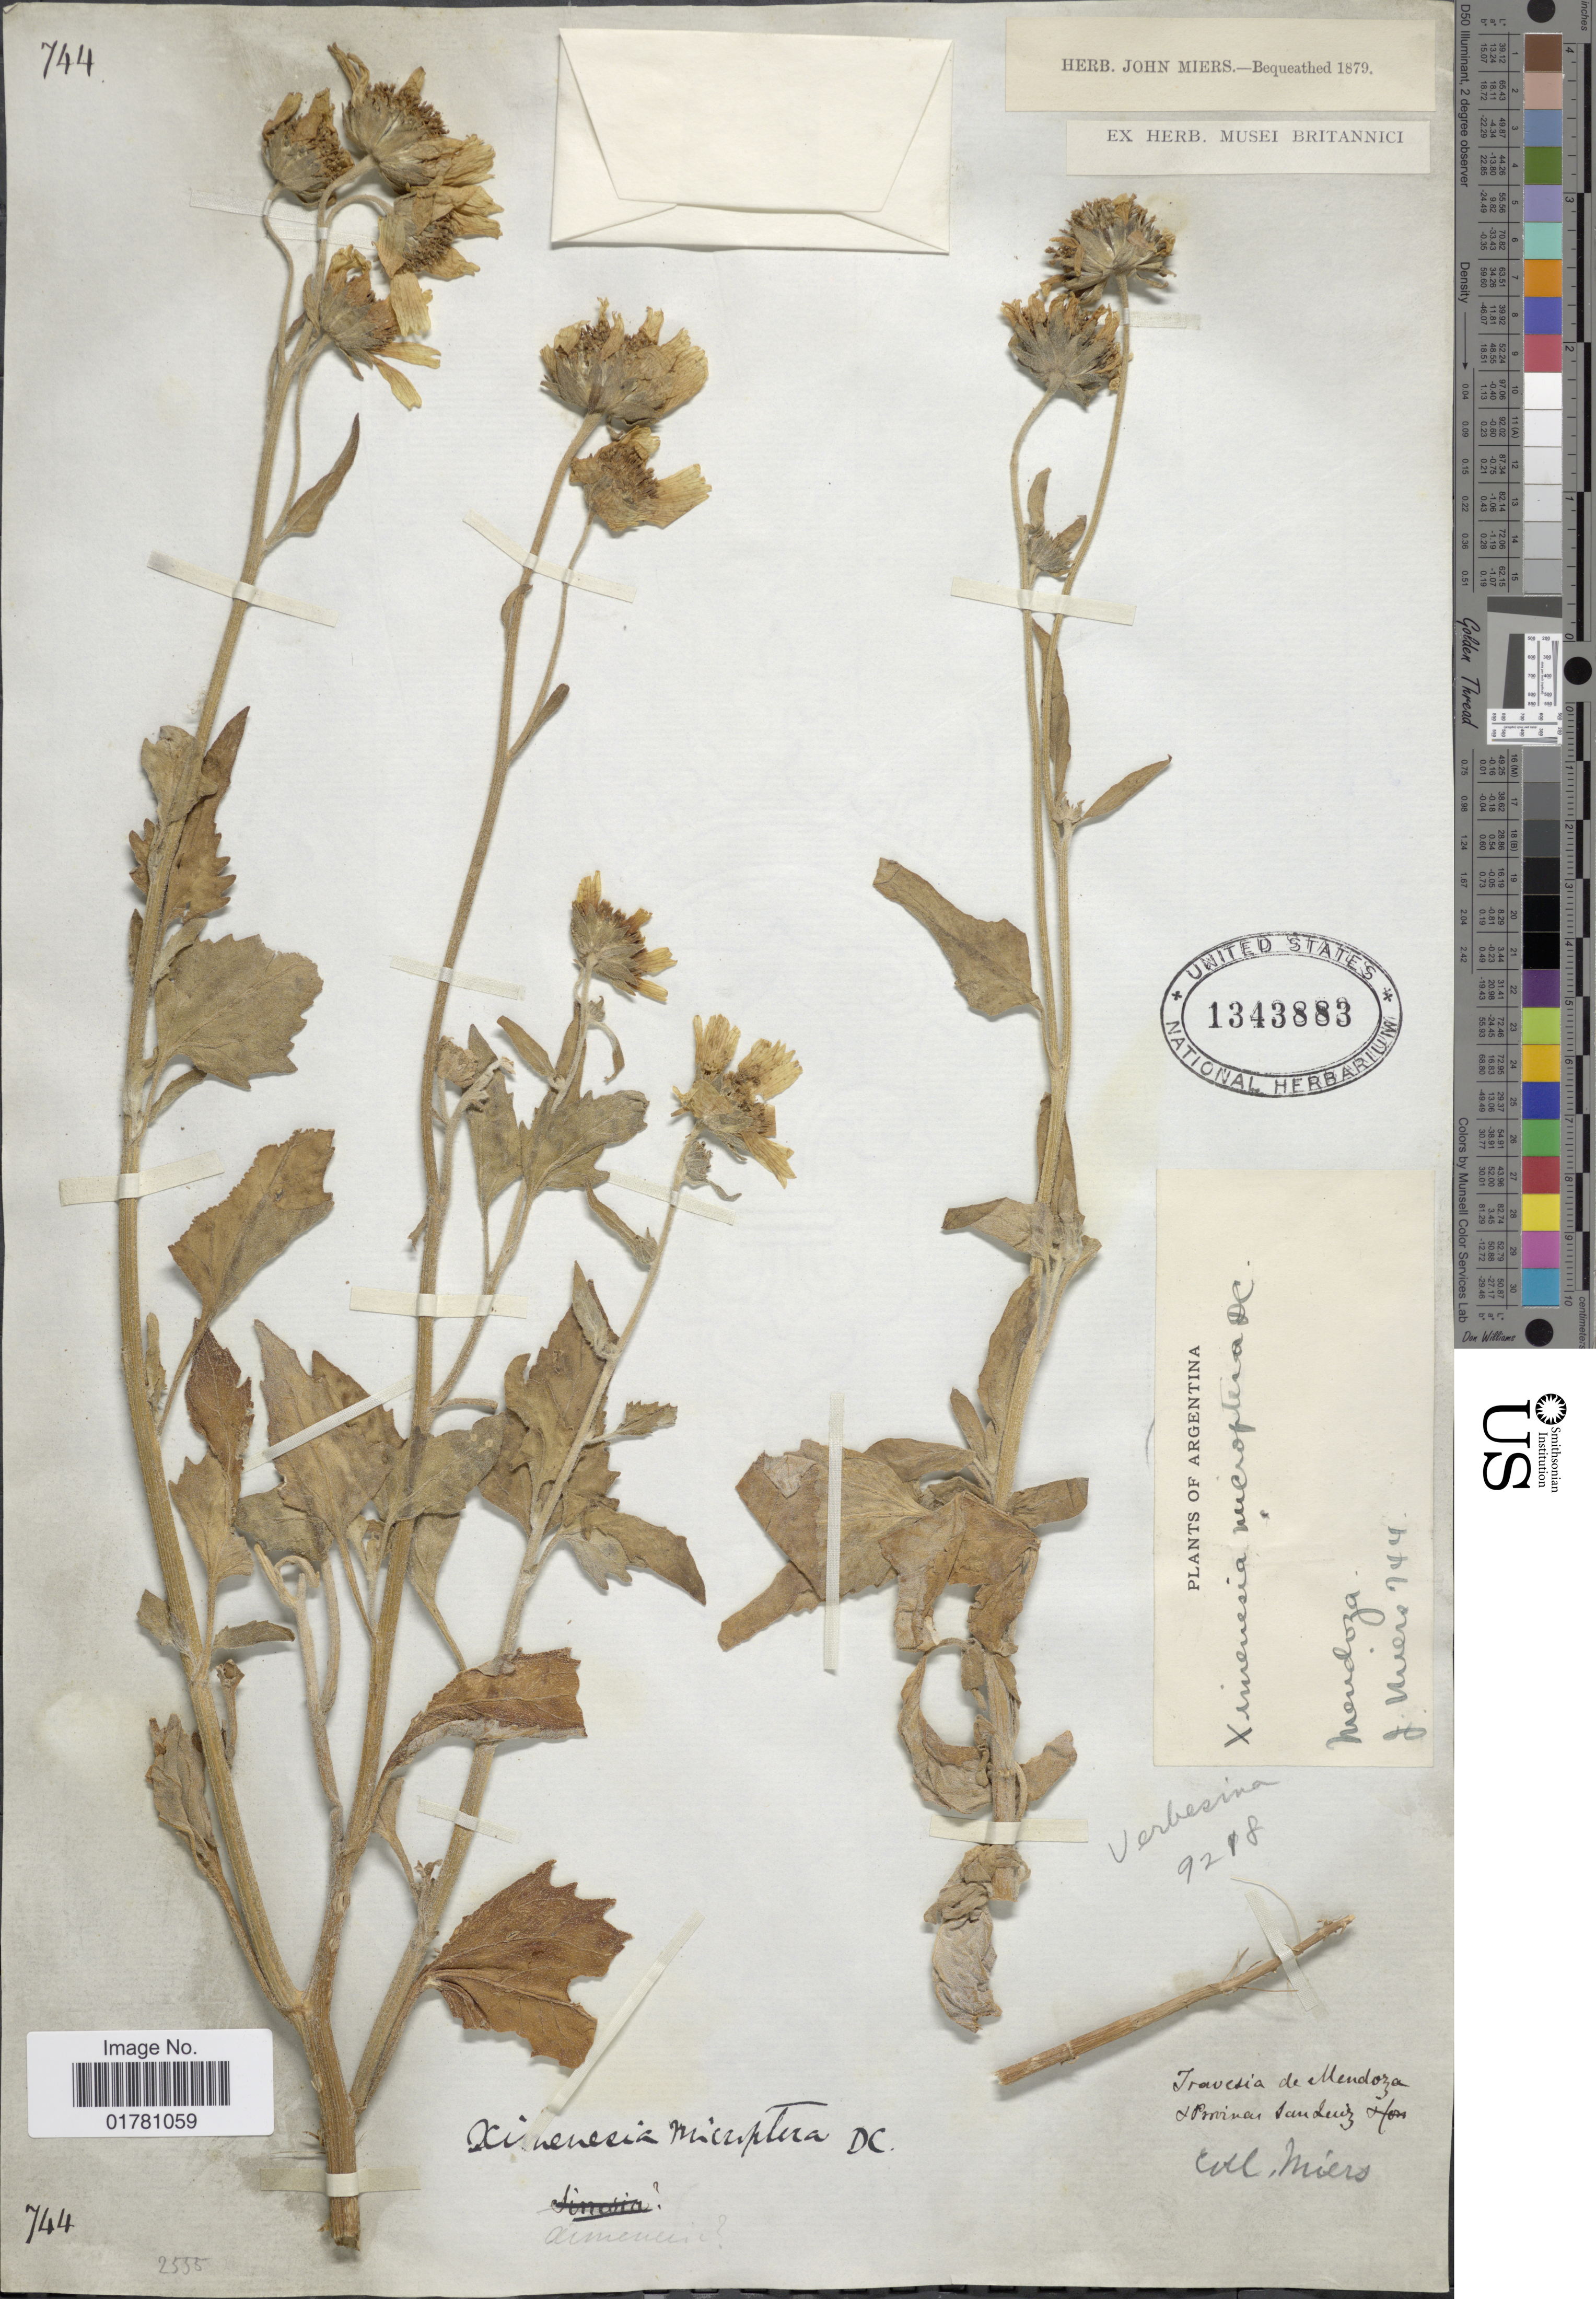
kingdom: Plantae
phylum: Tracheophyta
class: Magnoliopsida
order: Asterales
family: Asteraceae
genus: Verbesina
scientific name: Verbesina microptera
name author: DC.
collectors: J. Miers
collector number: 855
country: Argentina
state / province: Mendoza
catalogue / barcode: US 1343883